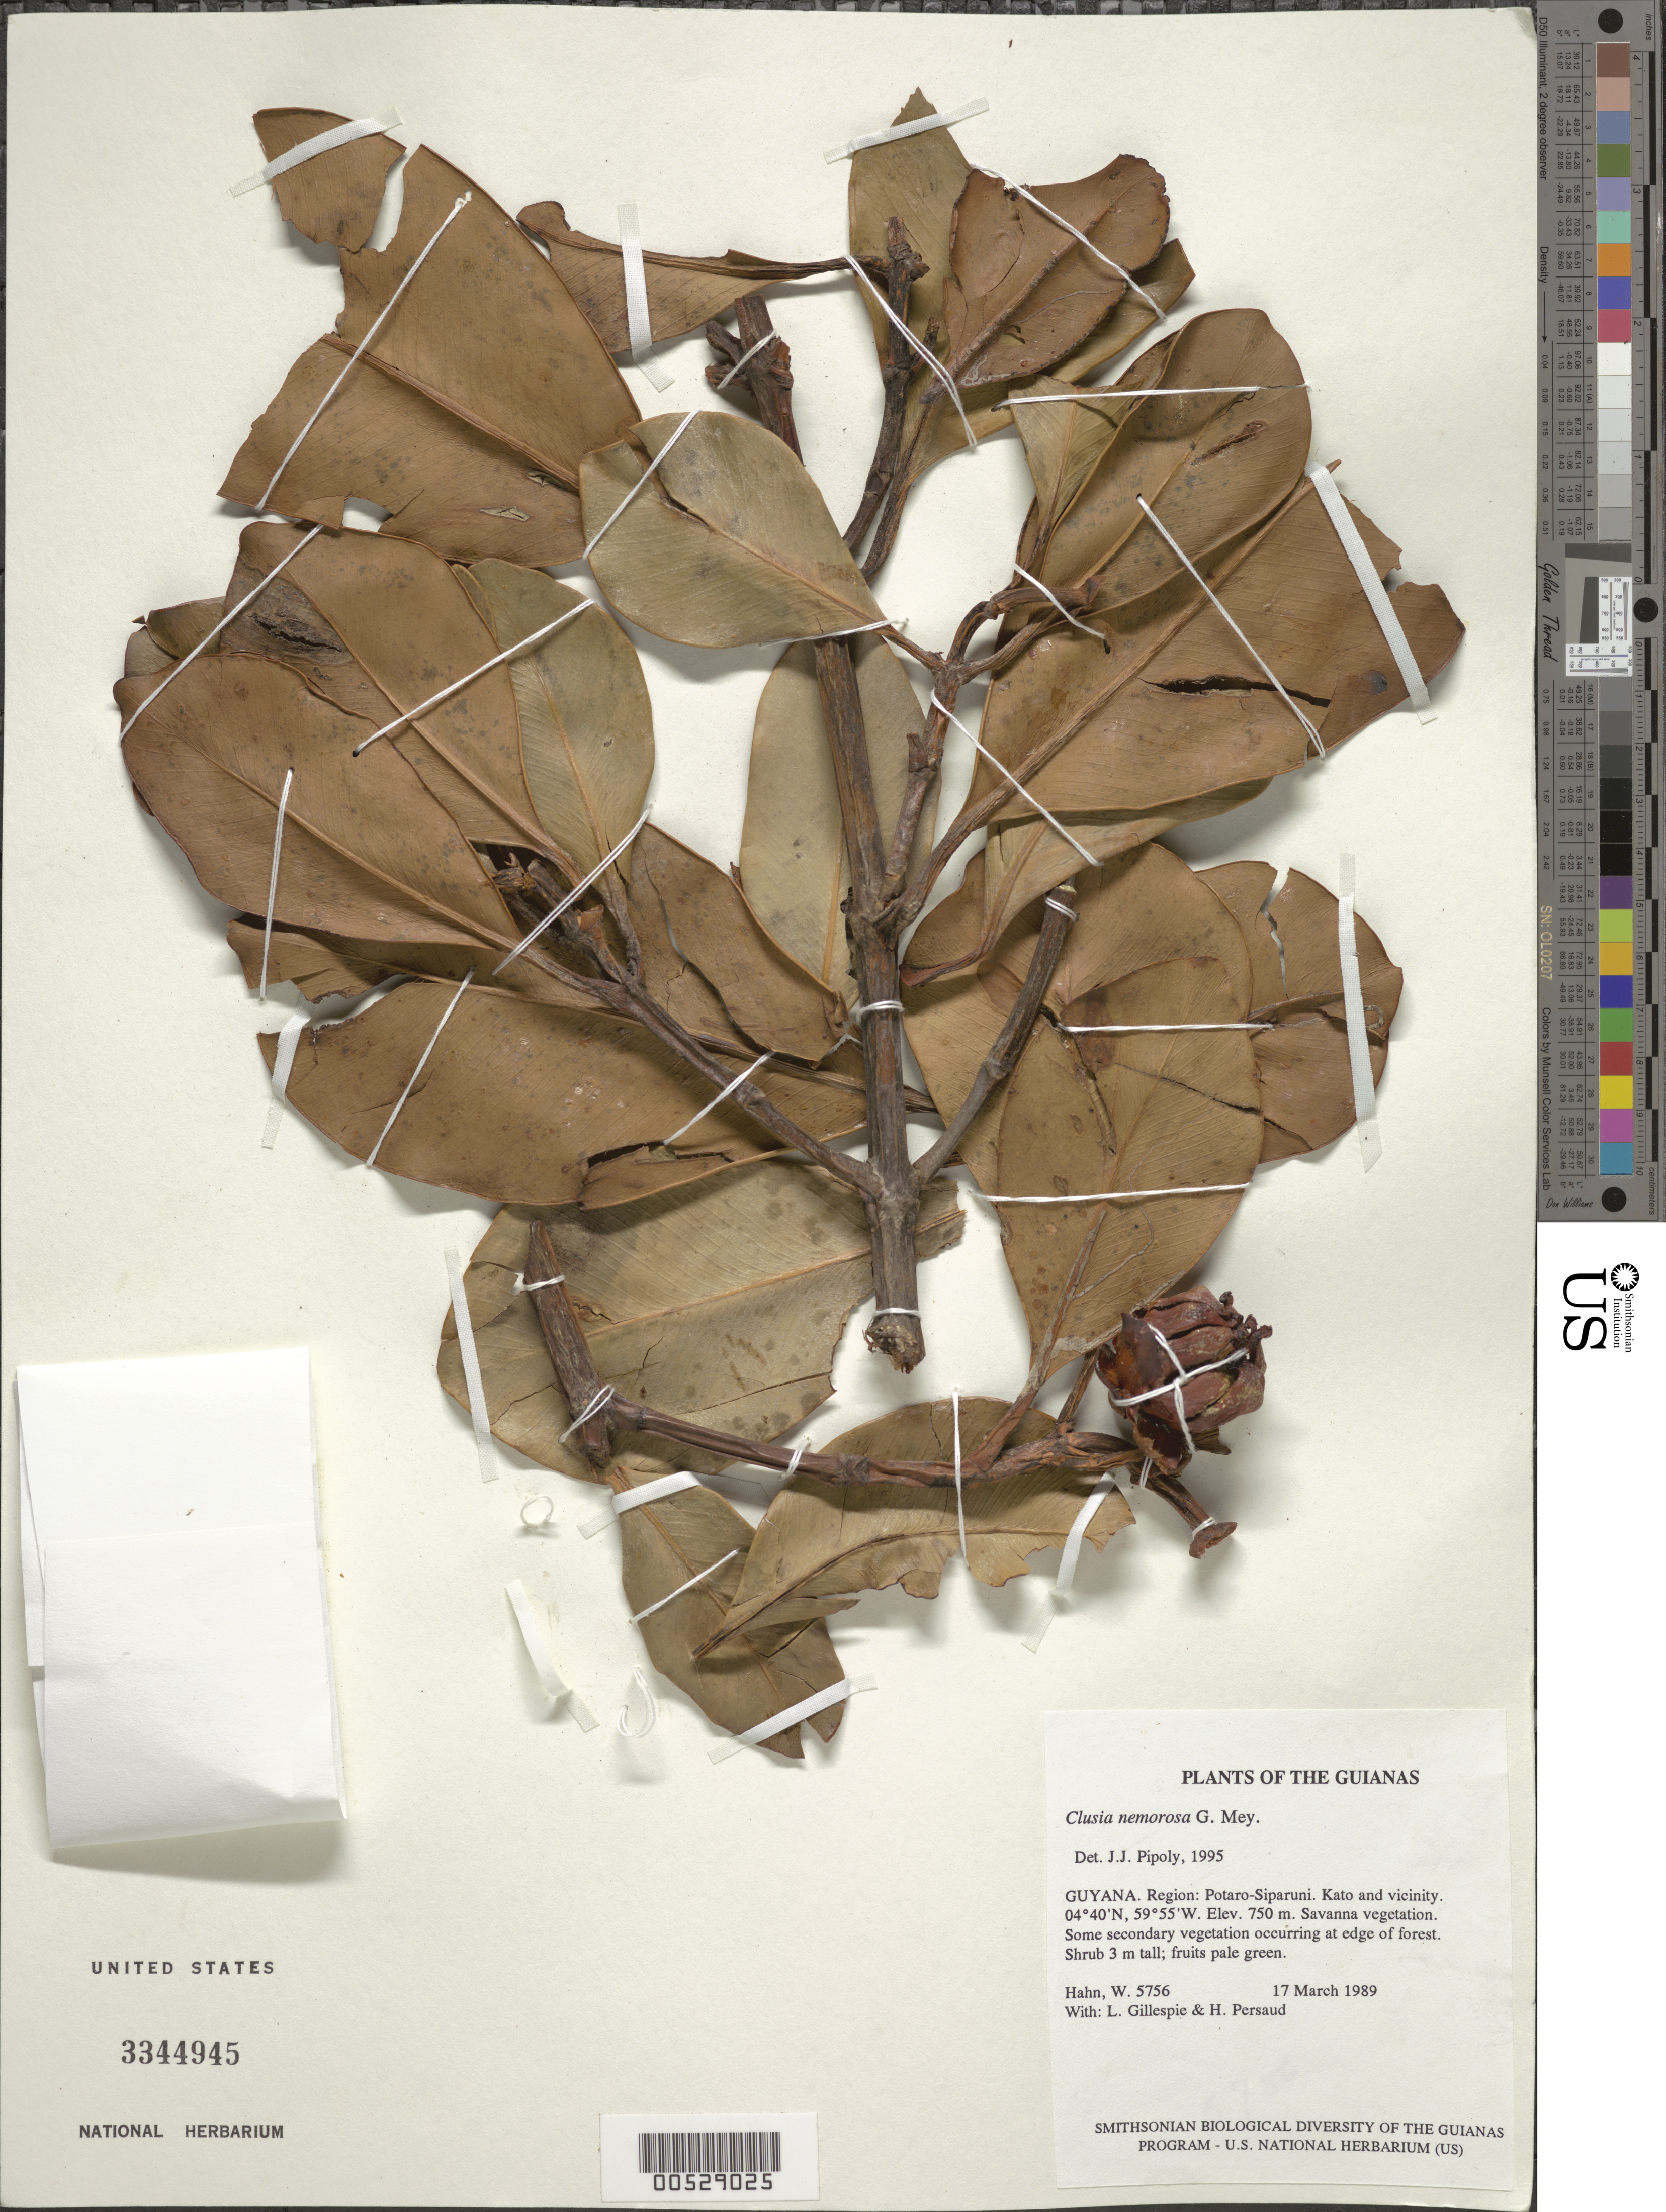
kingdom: Plantae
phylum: Tracheophyta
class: Magnoliopsida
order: Malpighiales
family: Clusiaceae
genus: Clusia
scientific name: Clusia nemorosa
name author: G. Mey.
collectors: W. Hahn, L. Gillespie & H. Persaud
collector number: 5756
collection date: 1989-03-17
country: Guyana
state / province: Potaro-Siparuni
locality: The Guianas, Region: Potaro-Siparuni. Kato and vicinity.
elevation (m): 750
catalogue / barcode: US 3344945